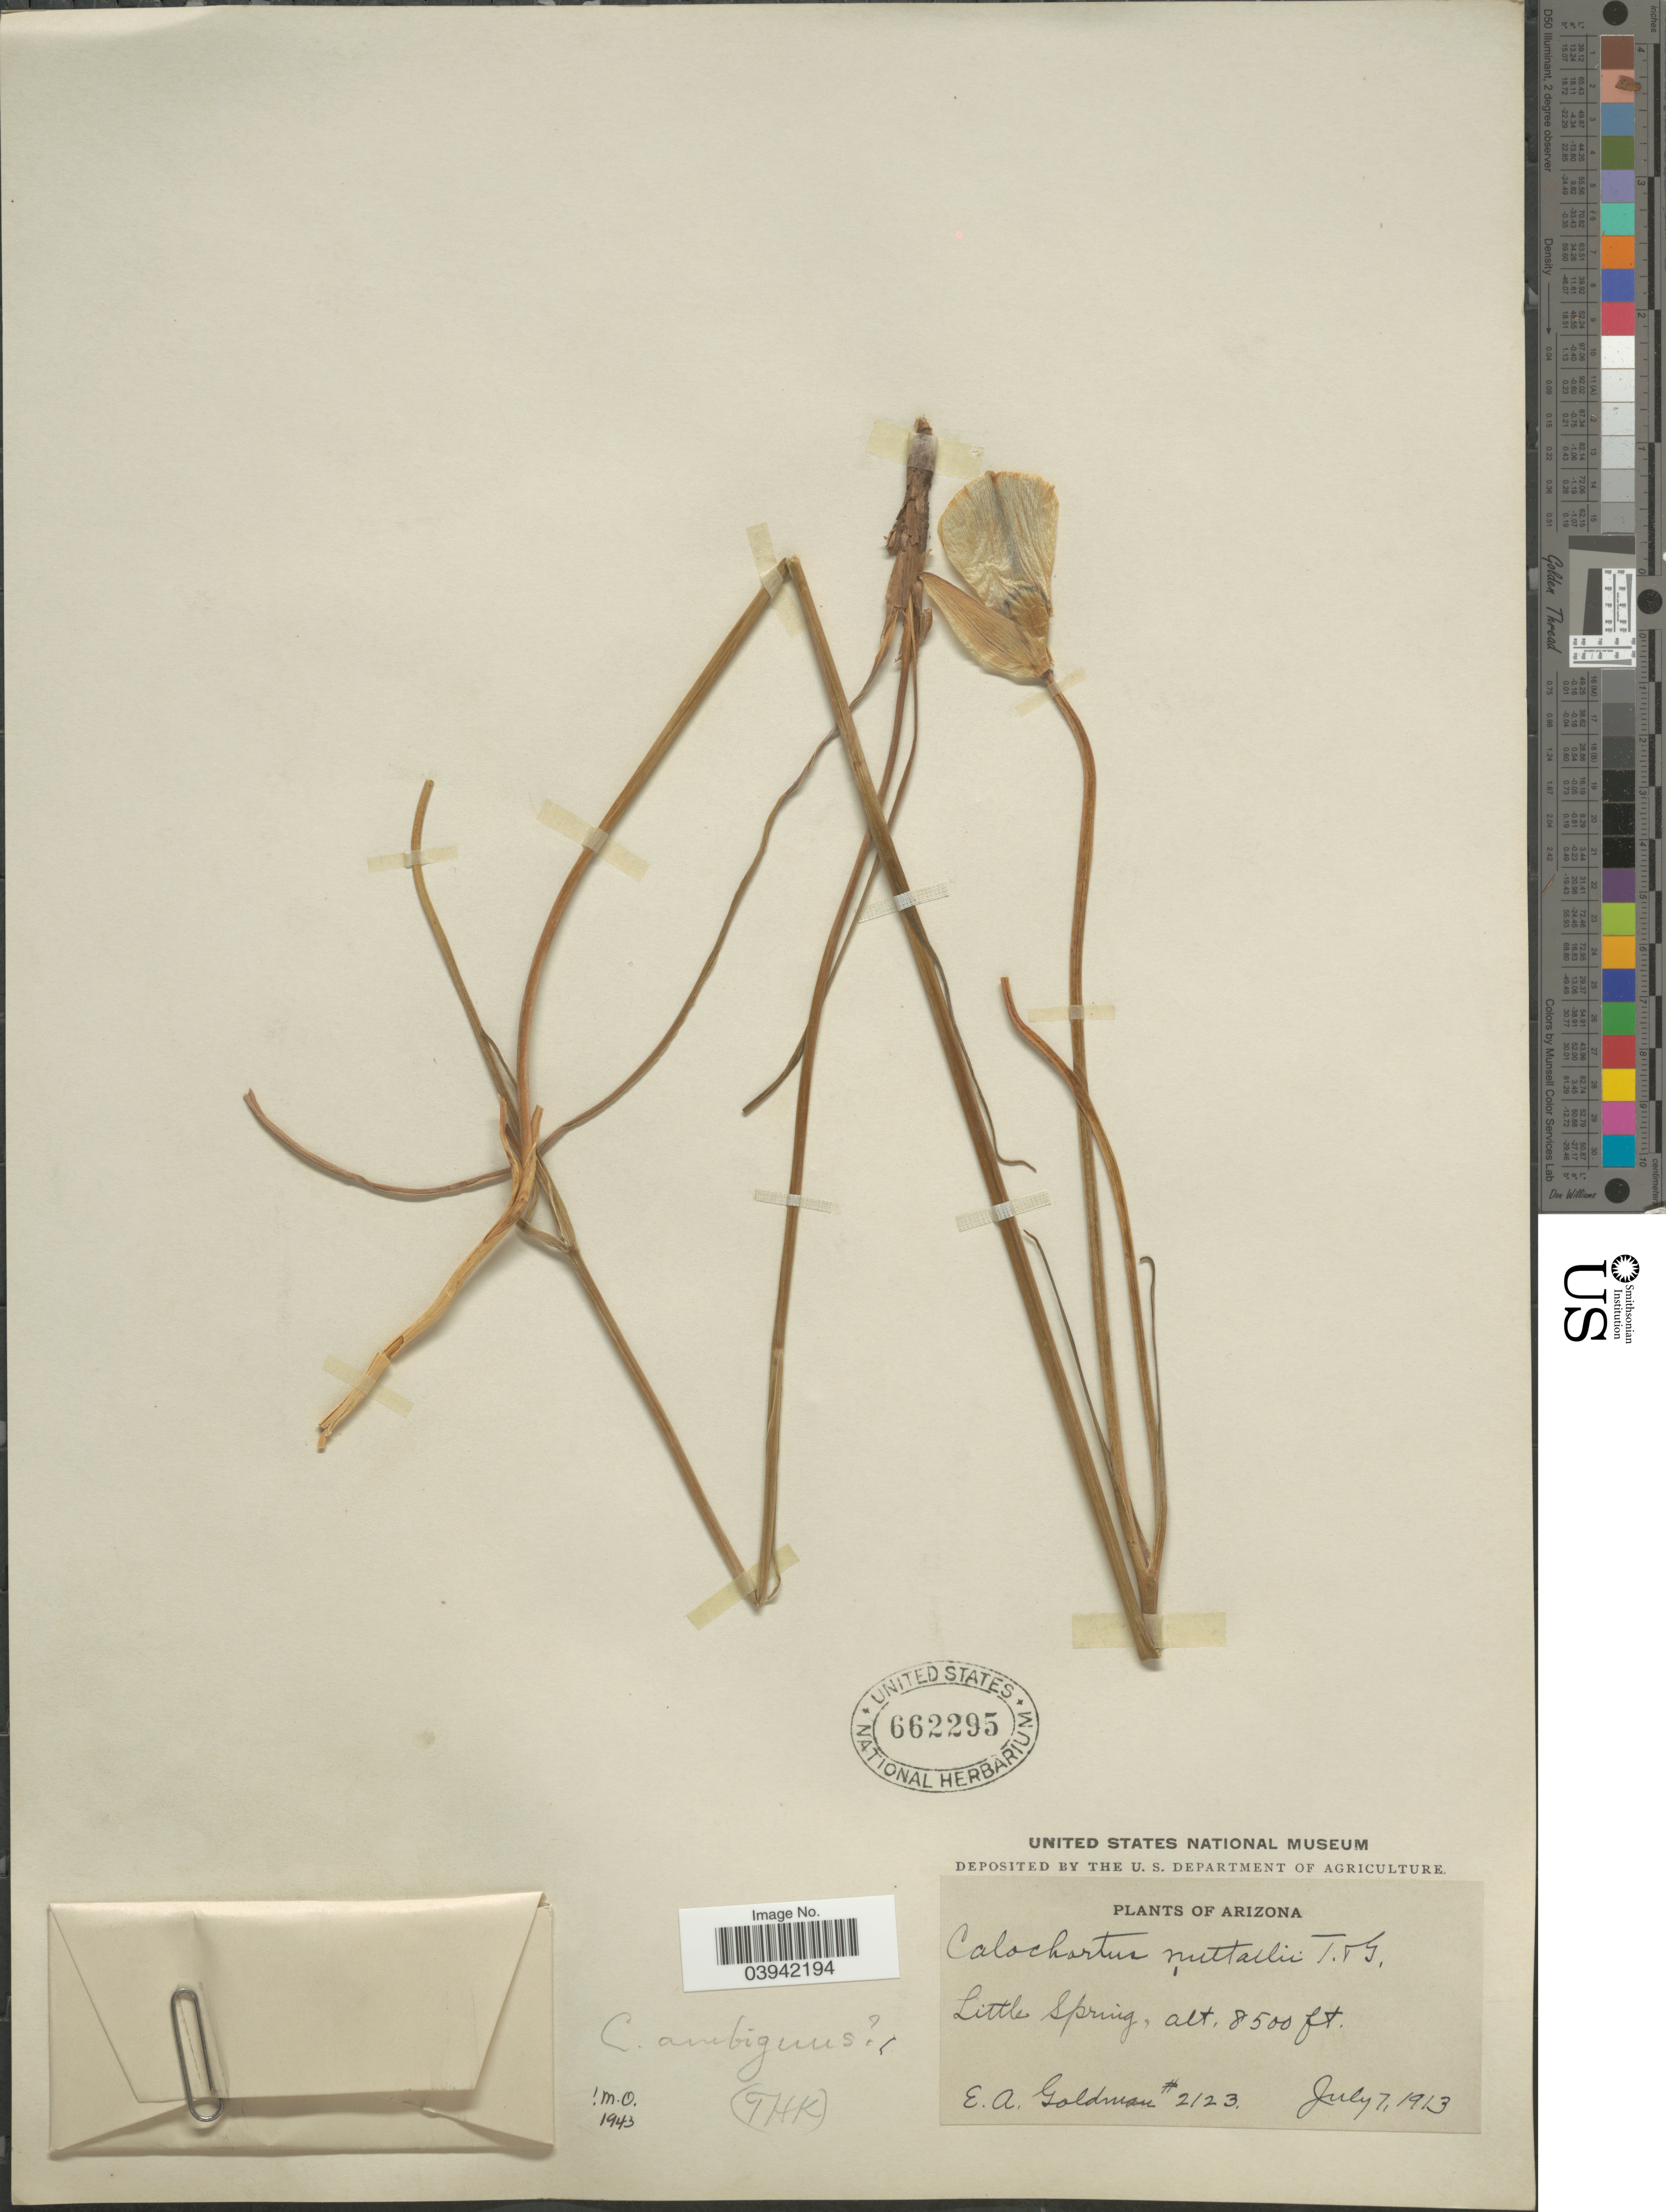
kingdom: Plantae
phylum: Tracheophyta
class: Liliopsida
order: Liliales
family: Liliaceae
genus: Calochortus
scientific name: Calochortus ambiguus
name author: (M.E. Jones) Ownbey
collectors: E. A. Goldman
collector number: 2123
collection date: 1913-07-07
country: United States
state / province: Arizona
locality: Little Spring.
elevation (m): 2591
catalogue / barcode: US 662295